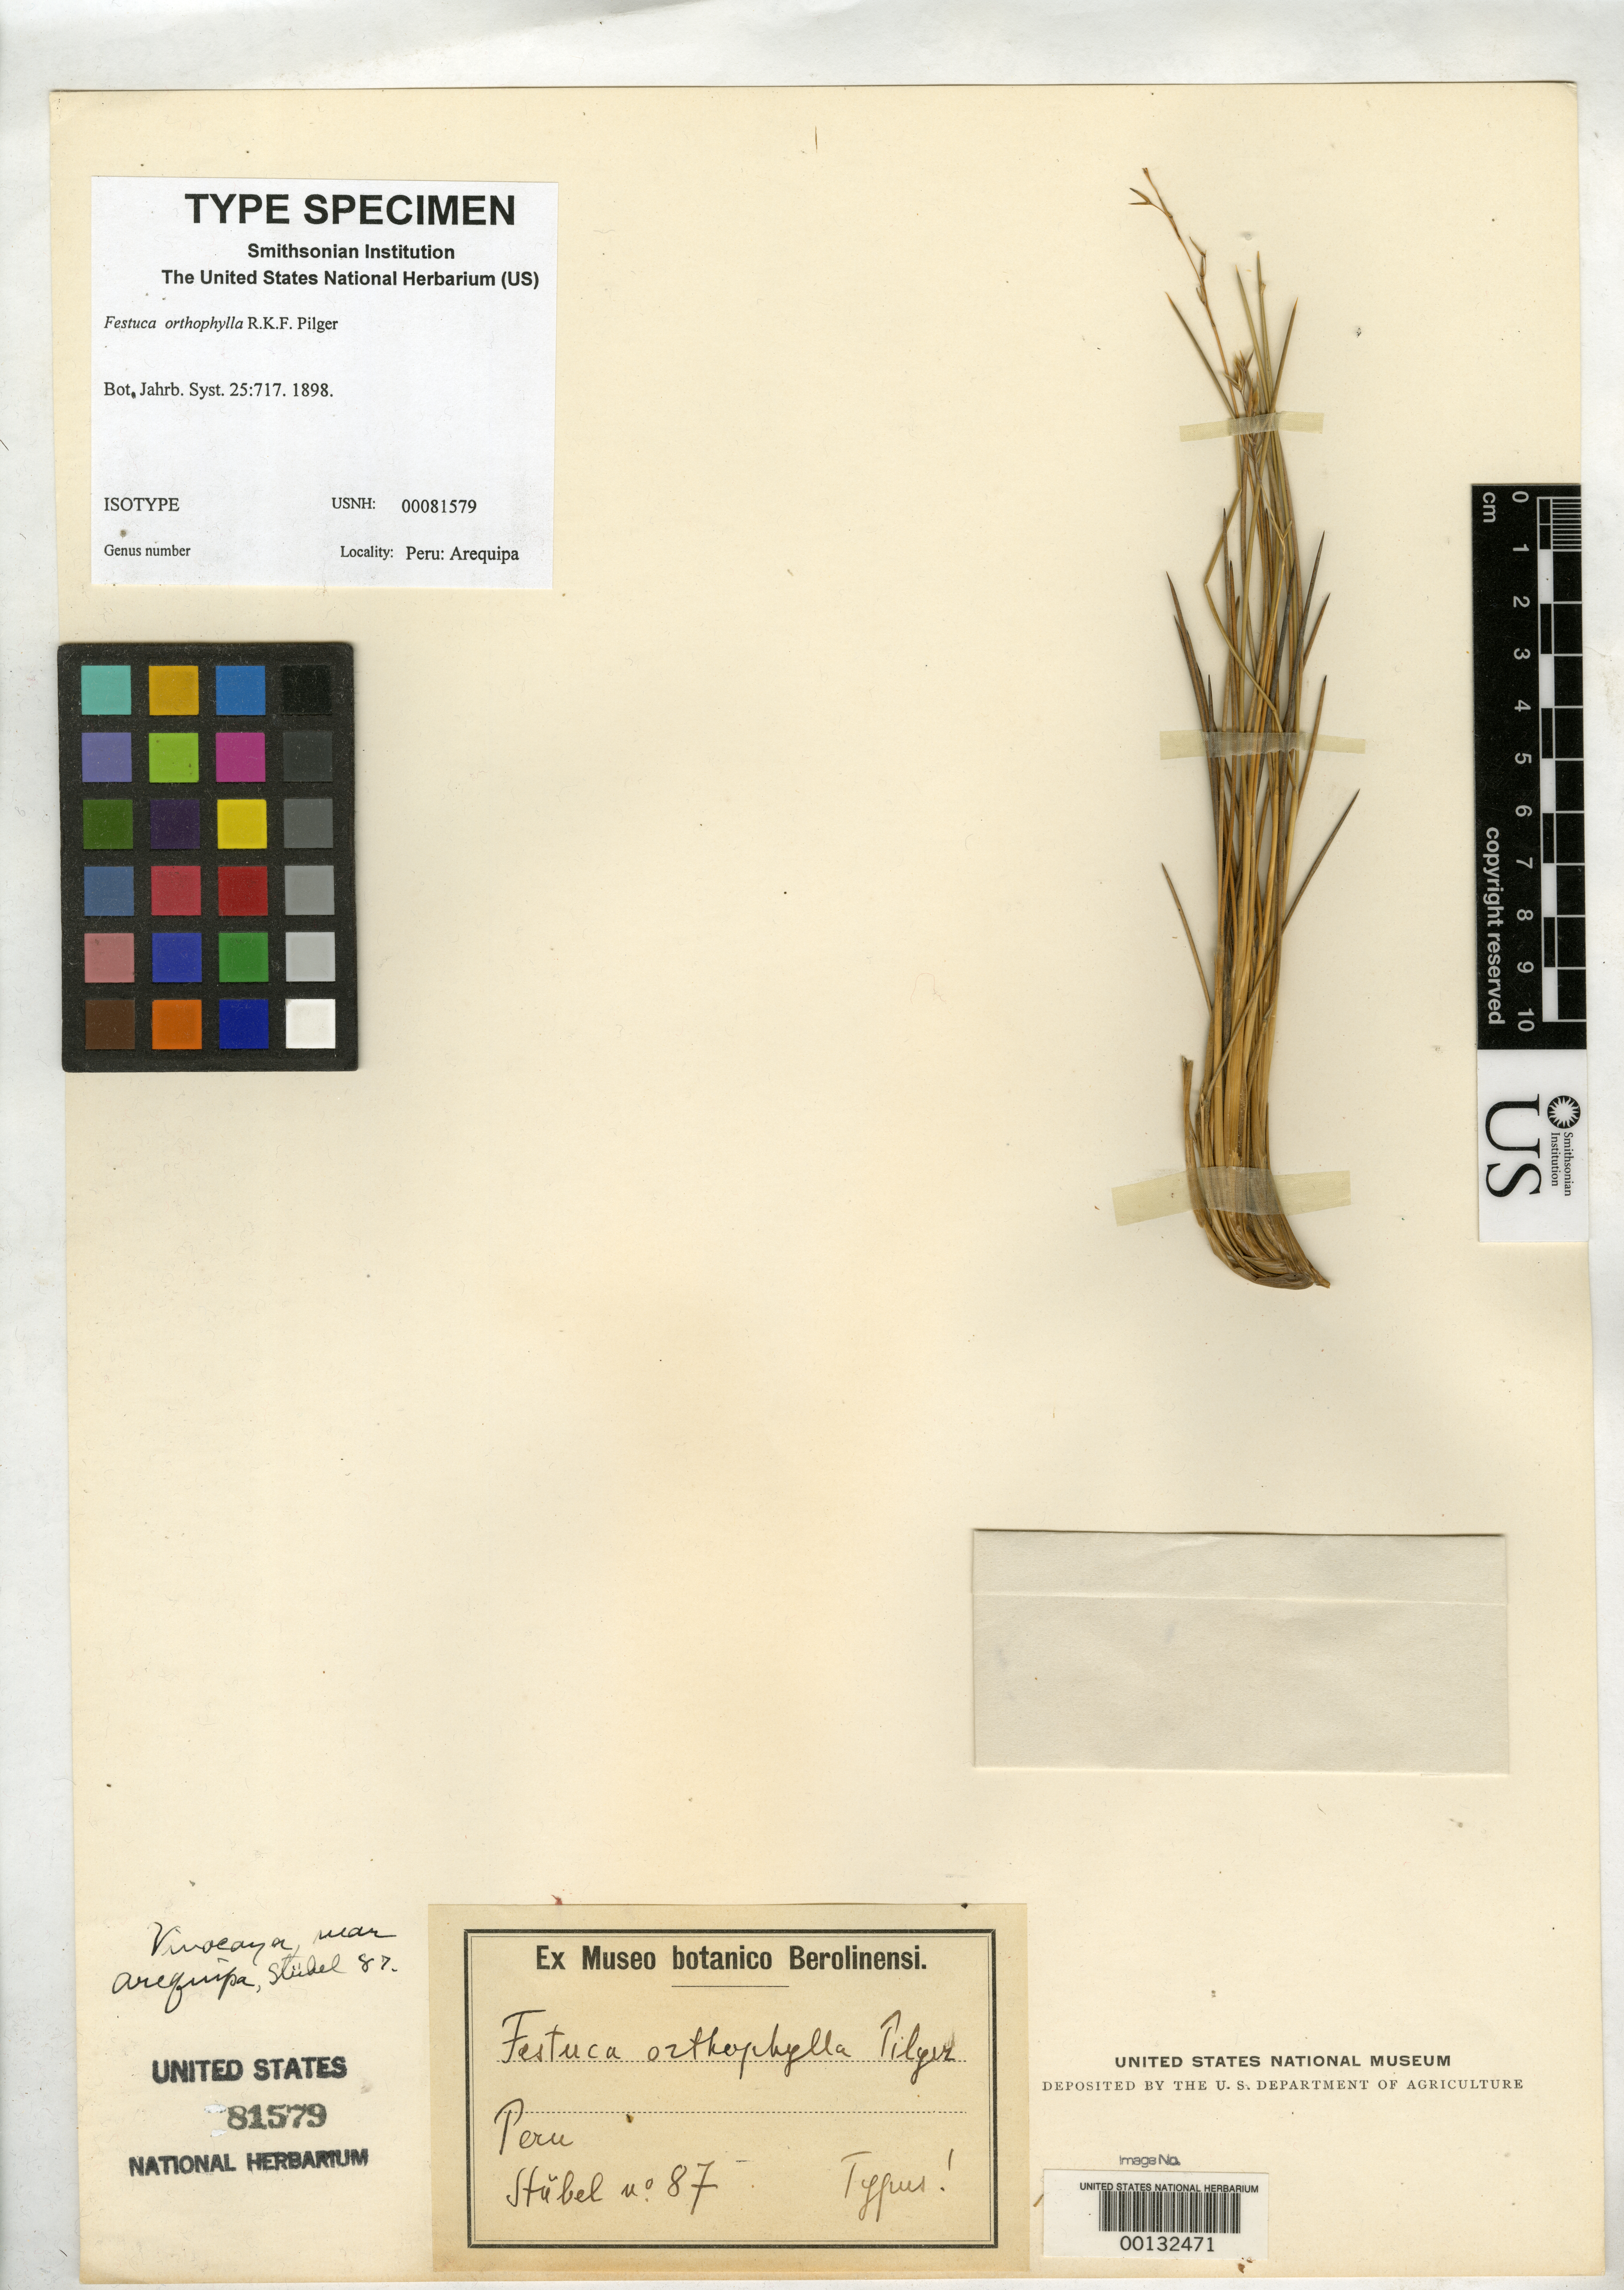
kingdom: Plantae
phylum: Tracheophyta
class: Liliopsida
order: Poales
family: Poaceae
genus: Festuca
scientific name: Festuca orthophylla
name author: Pilg.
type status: Isotype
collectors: A. Stübel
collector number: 87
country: Peru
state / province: Arequipa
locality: Vincocaya near city of Arequipa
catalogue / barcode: US 81579